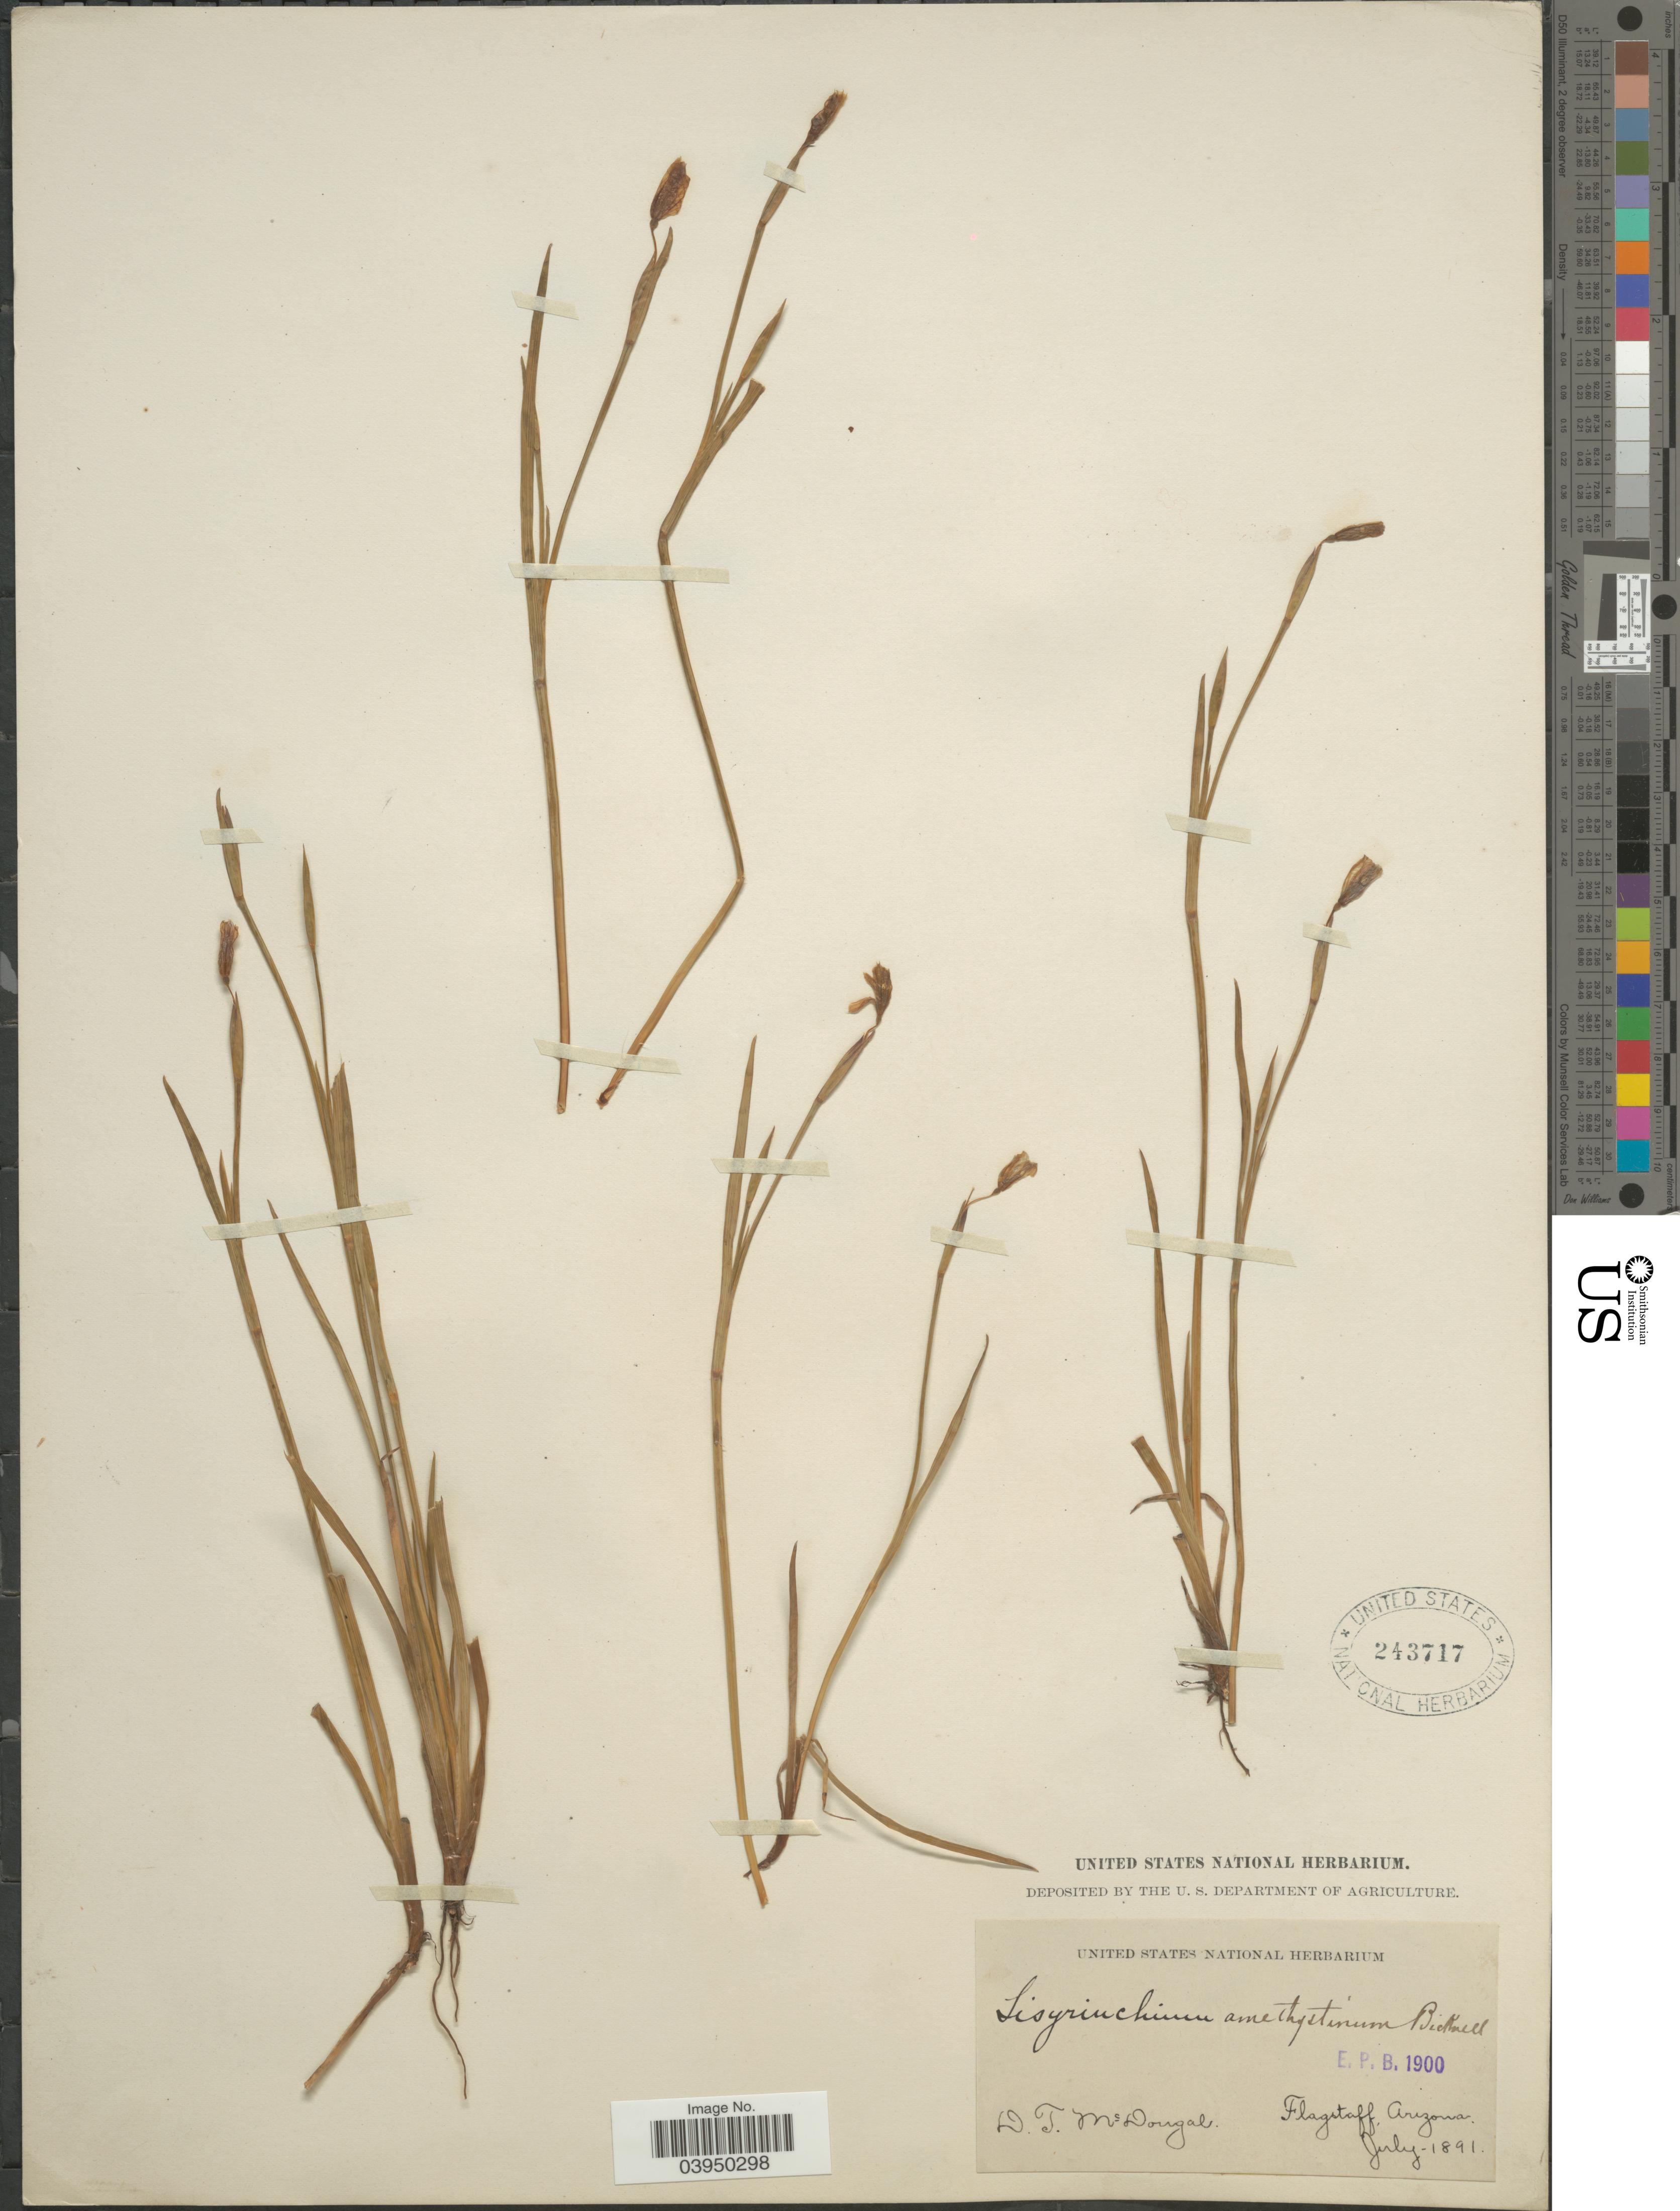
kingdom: Plantae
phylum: Tracheophyta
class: Liliopsida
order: Asparagales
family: Iridaceae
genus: Sisyrinchium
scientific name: Sisyrinchium amethystinum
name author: E.P. Bicknell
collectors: D. McDougal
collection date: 1891-07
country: United States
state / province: Arizona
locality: Flagstaff.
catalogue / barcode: US 243717